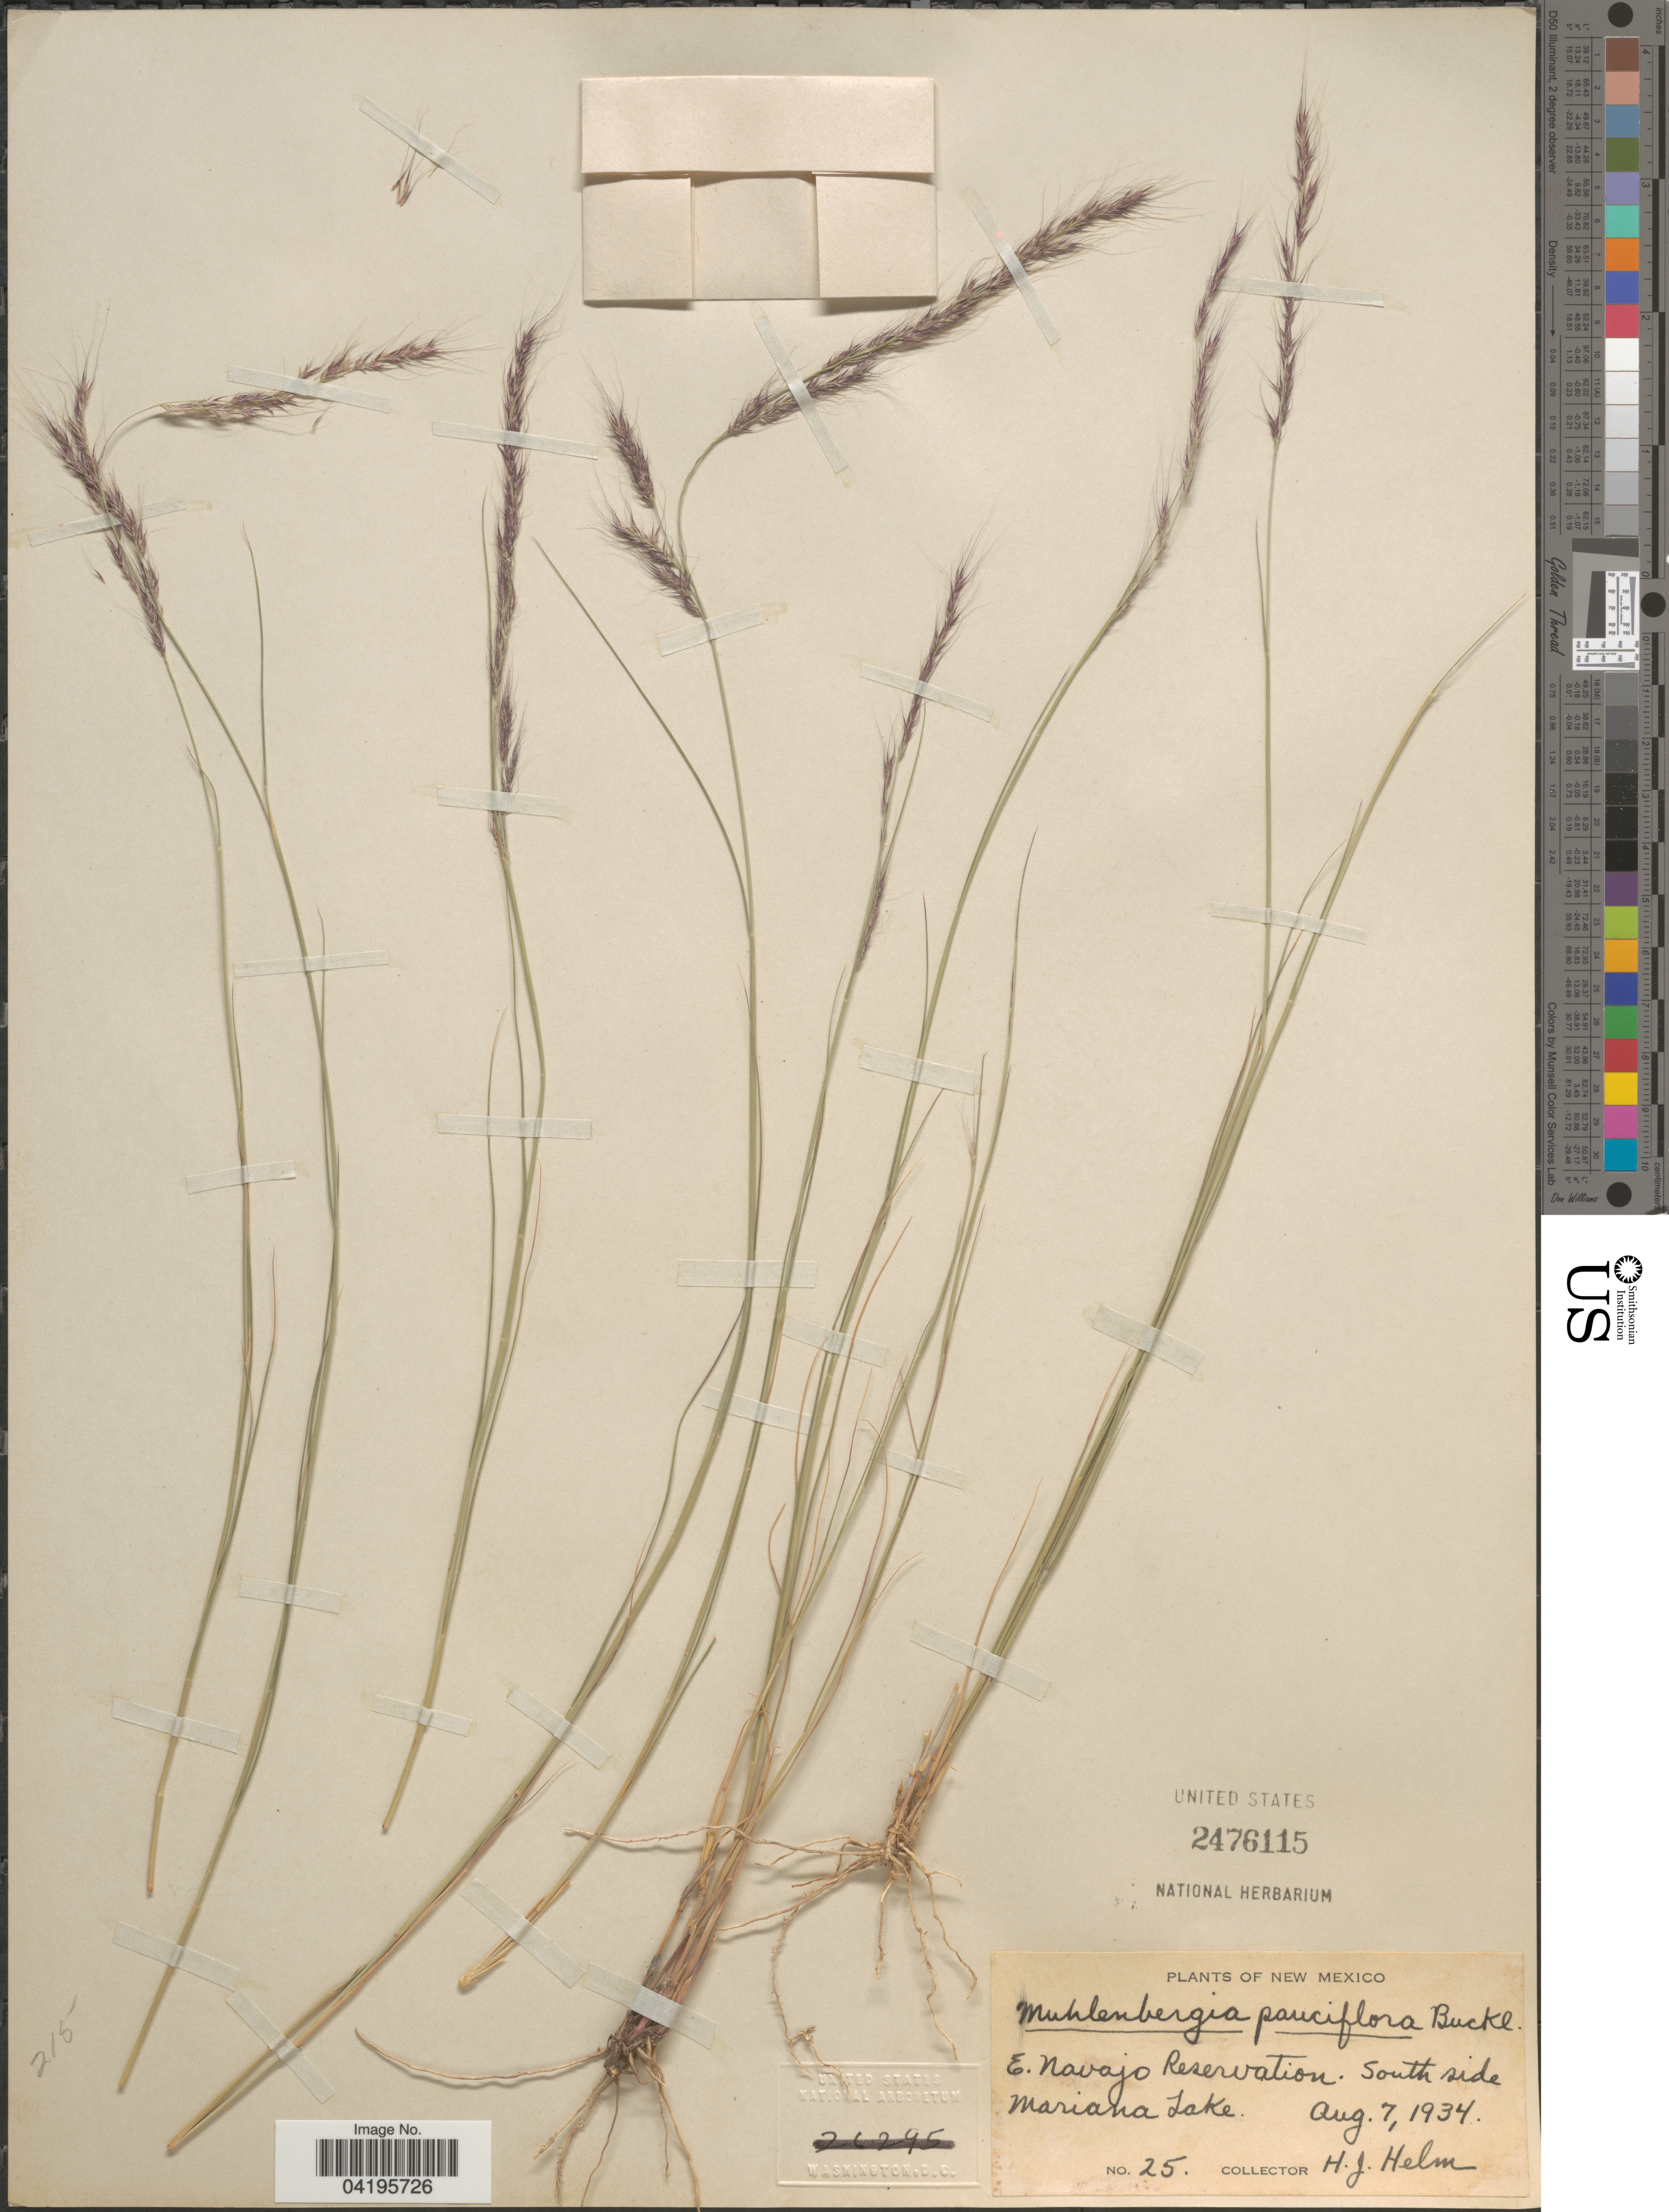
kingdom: Plantae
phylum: Tracheophyta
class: Liliopsida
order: Poales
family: Poaceae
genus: Muhlenbergia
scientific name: Muhlenbergia pauciflora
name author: Buckley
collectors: H. Helm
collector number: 25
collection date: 1934-08-07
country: United States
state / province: New Mexico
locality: E. Navajo Reservation. South side Mariana Lake.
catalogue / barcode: US 2476115